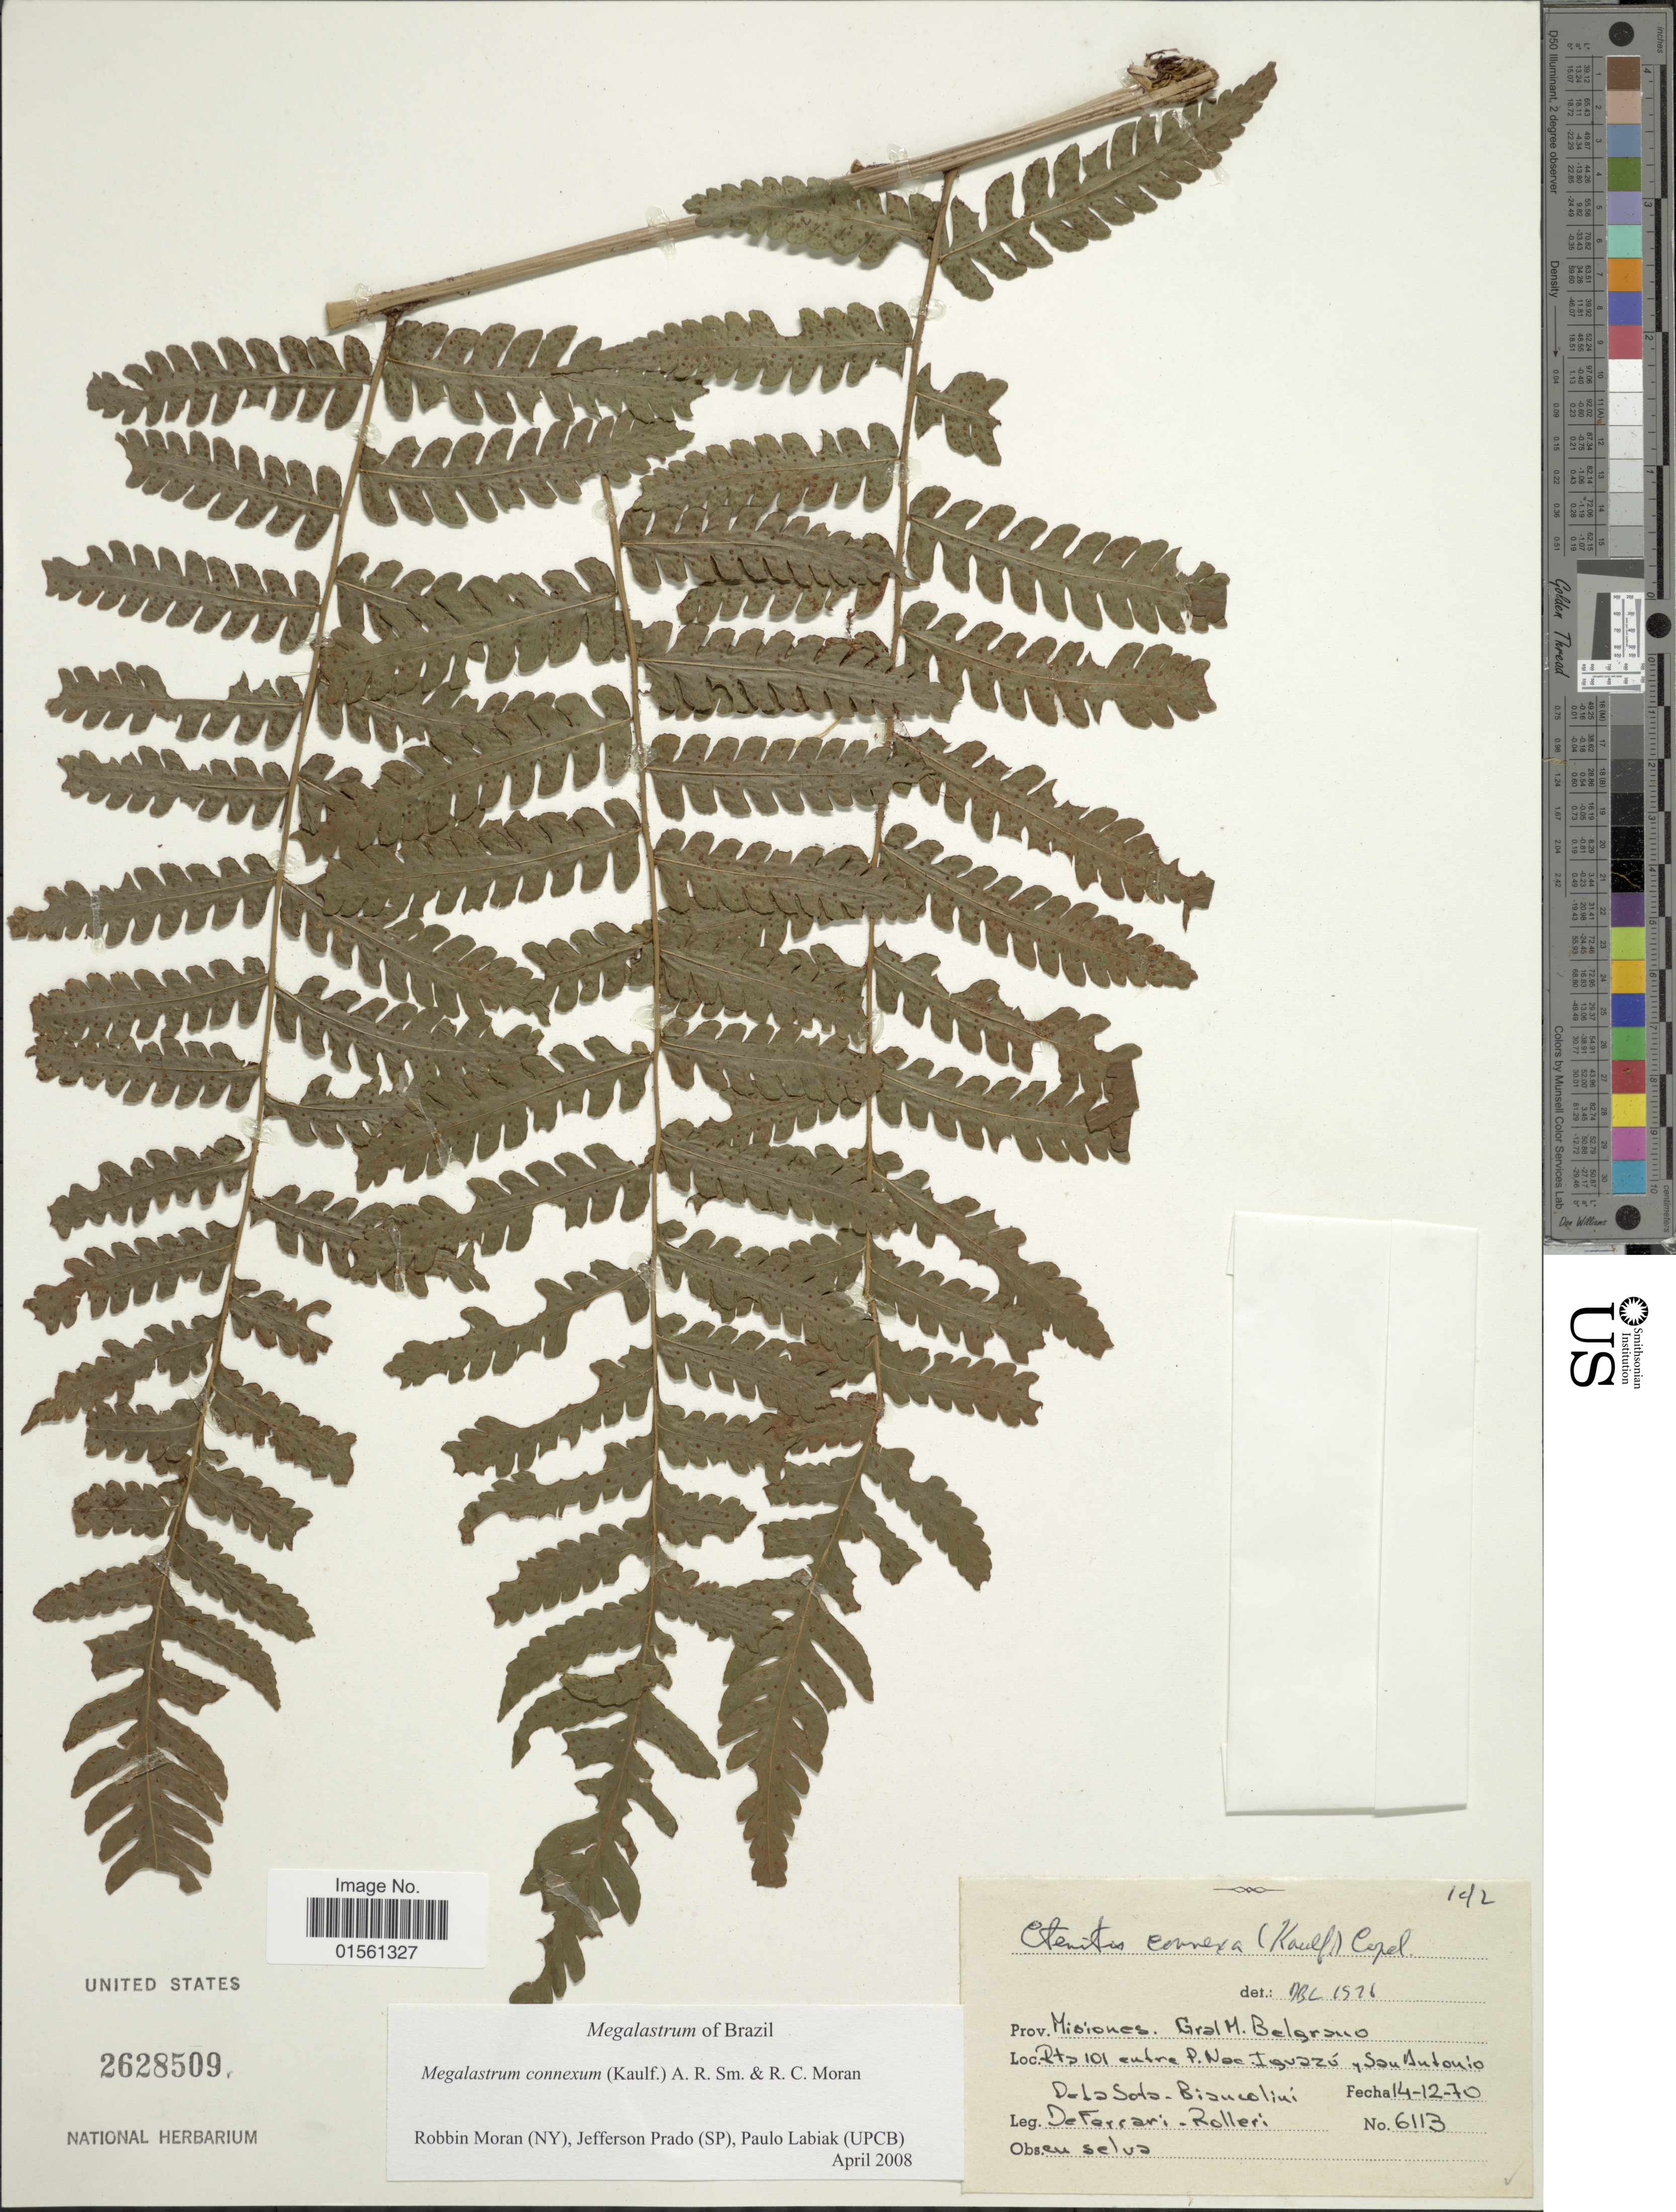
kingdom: Plantae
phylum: Tracheophyta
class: Polypodiopsida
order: Polypodiales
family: Dryopteridaceae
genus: Megalastrum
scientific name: Megalastrum connexum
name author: (Kaulf.) A.R. Sm. & R.C. Moran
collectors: de la Sota, Biancolini, De Ferrari & Rolleri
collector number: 6113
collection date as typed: Transcribed d/m/y: 14/12/70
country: Argentina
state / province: Misiones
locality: Prov. Misiones, Gral M. Belgrano, Rte. 101 entre P. Nac. Iguazo y San Antonio.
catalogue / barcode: US 2628509